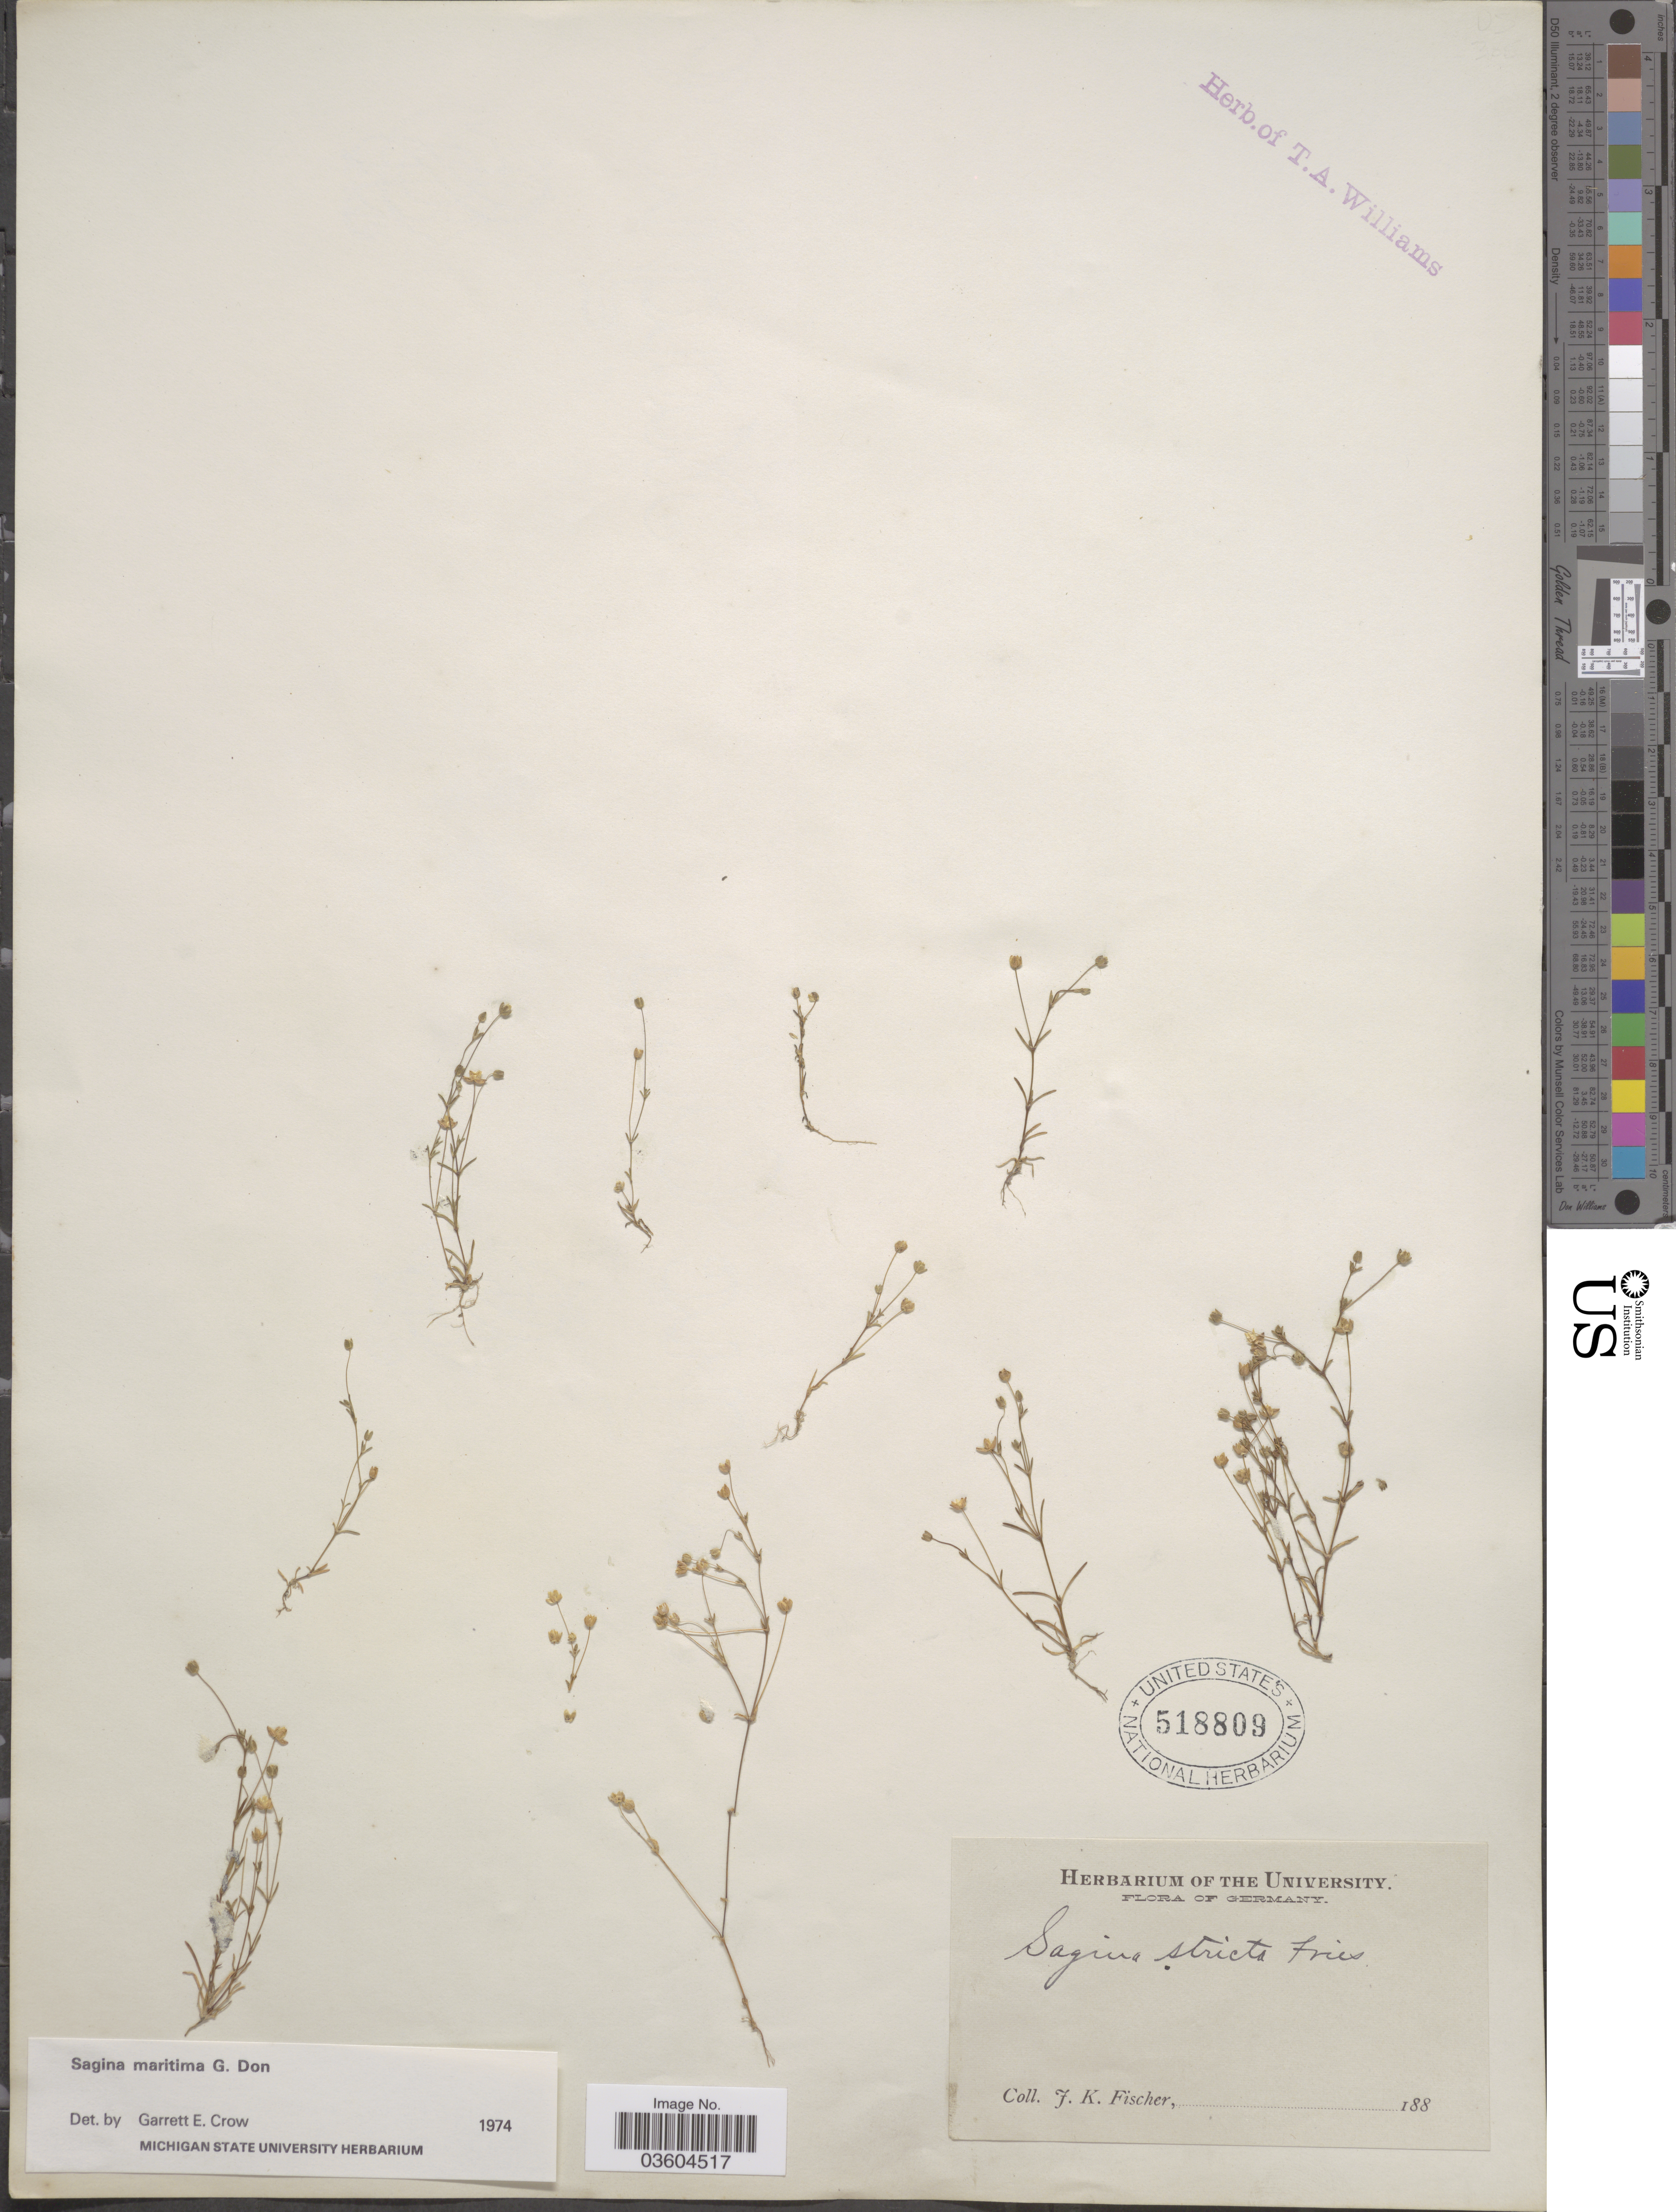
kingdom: Plantae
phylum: Tracheophyta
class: Magnoliopsida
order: Caryophyllales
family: Caryophyllaceae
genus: Sagina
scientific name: Sagina maritima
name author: G. Don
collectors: J. Fischer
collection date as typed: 188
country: Germany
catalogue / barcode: US 518809